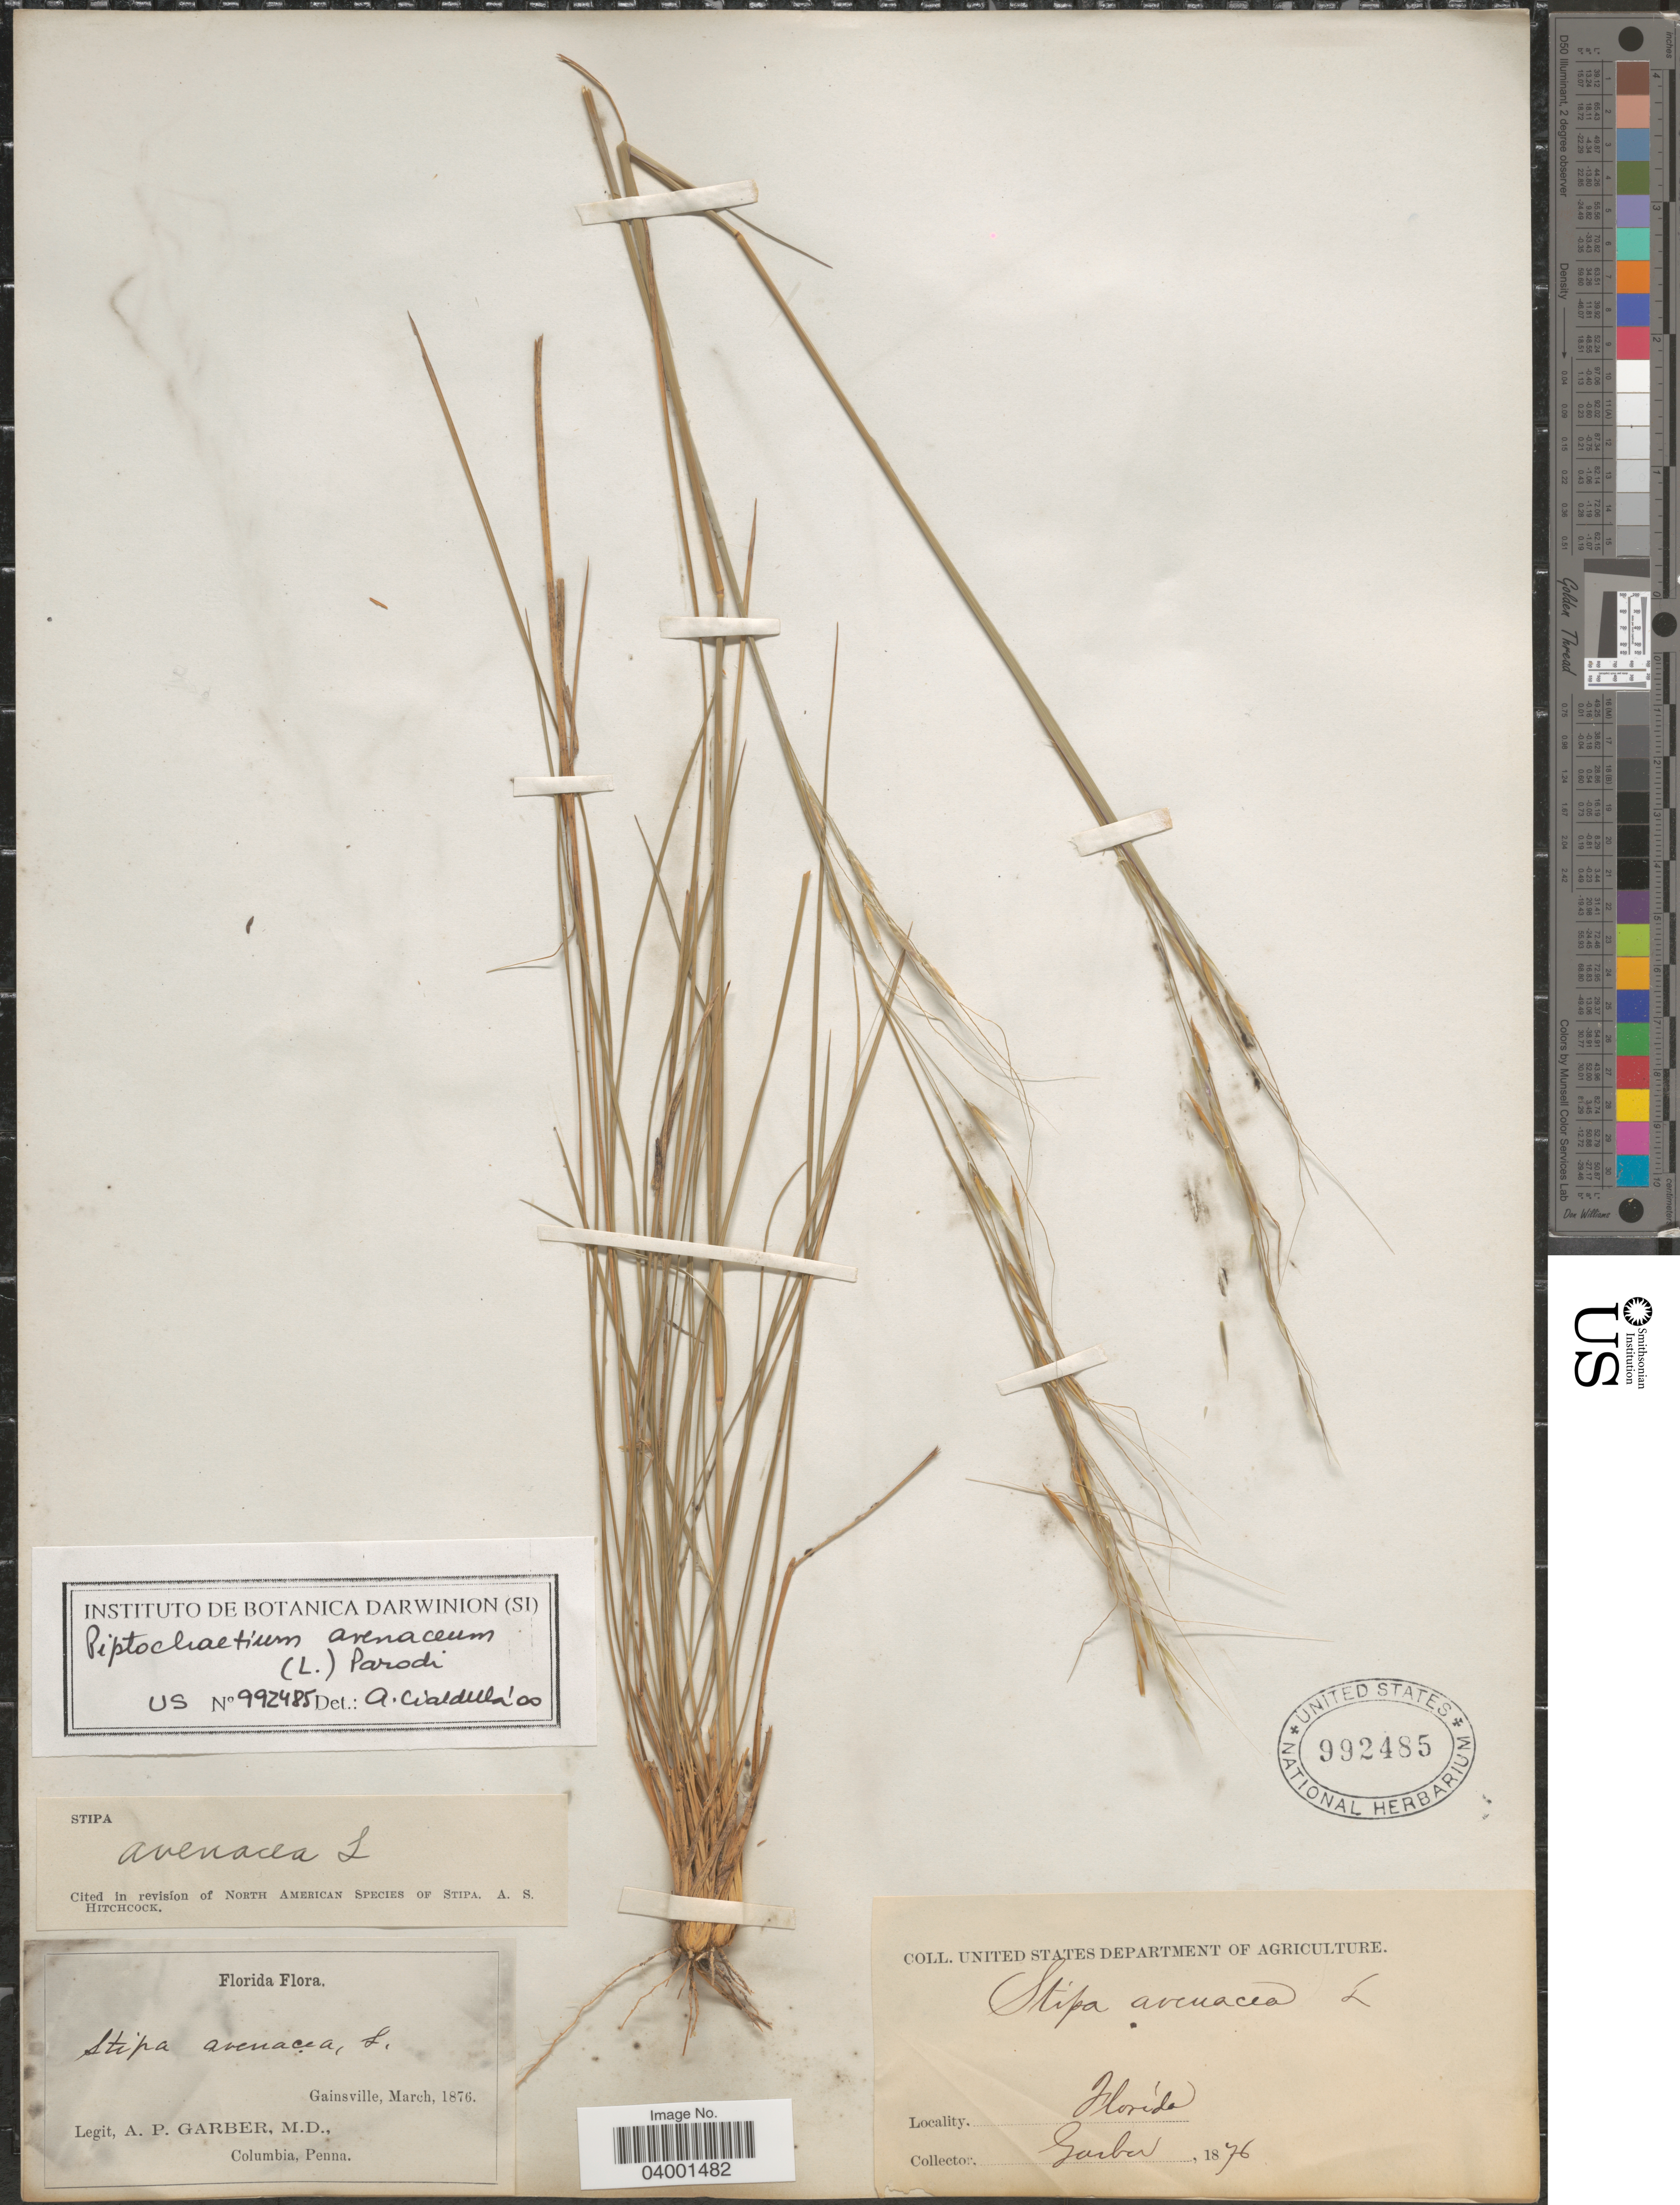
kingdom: Plantae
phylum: Tracheophyta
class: Liliopsida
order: Poales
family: Poaceae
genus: Piptochaetium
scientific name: Piptochaetium avenaceum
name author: (L.) Parodi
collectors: A. P. Garber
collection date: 1876-03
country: United States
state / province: Florida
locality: Gainsville.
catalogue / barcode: US 992485